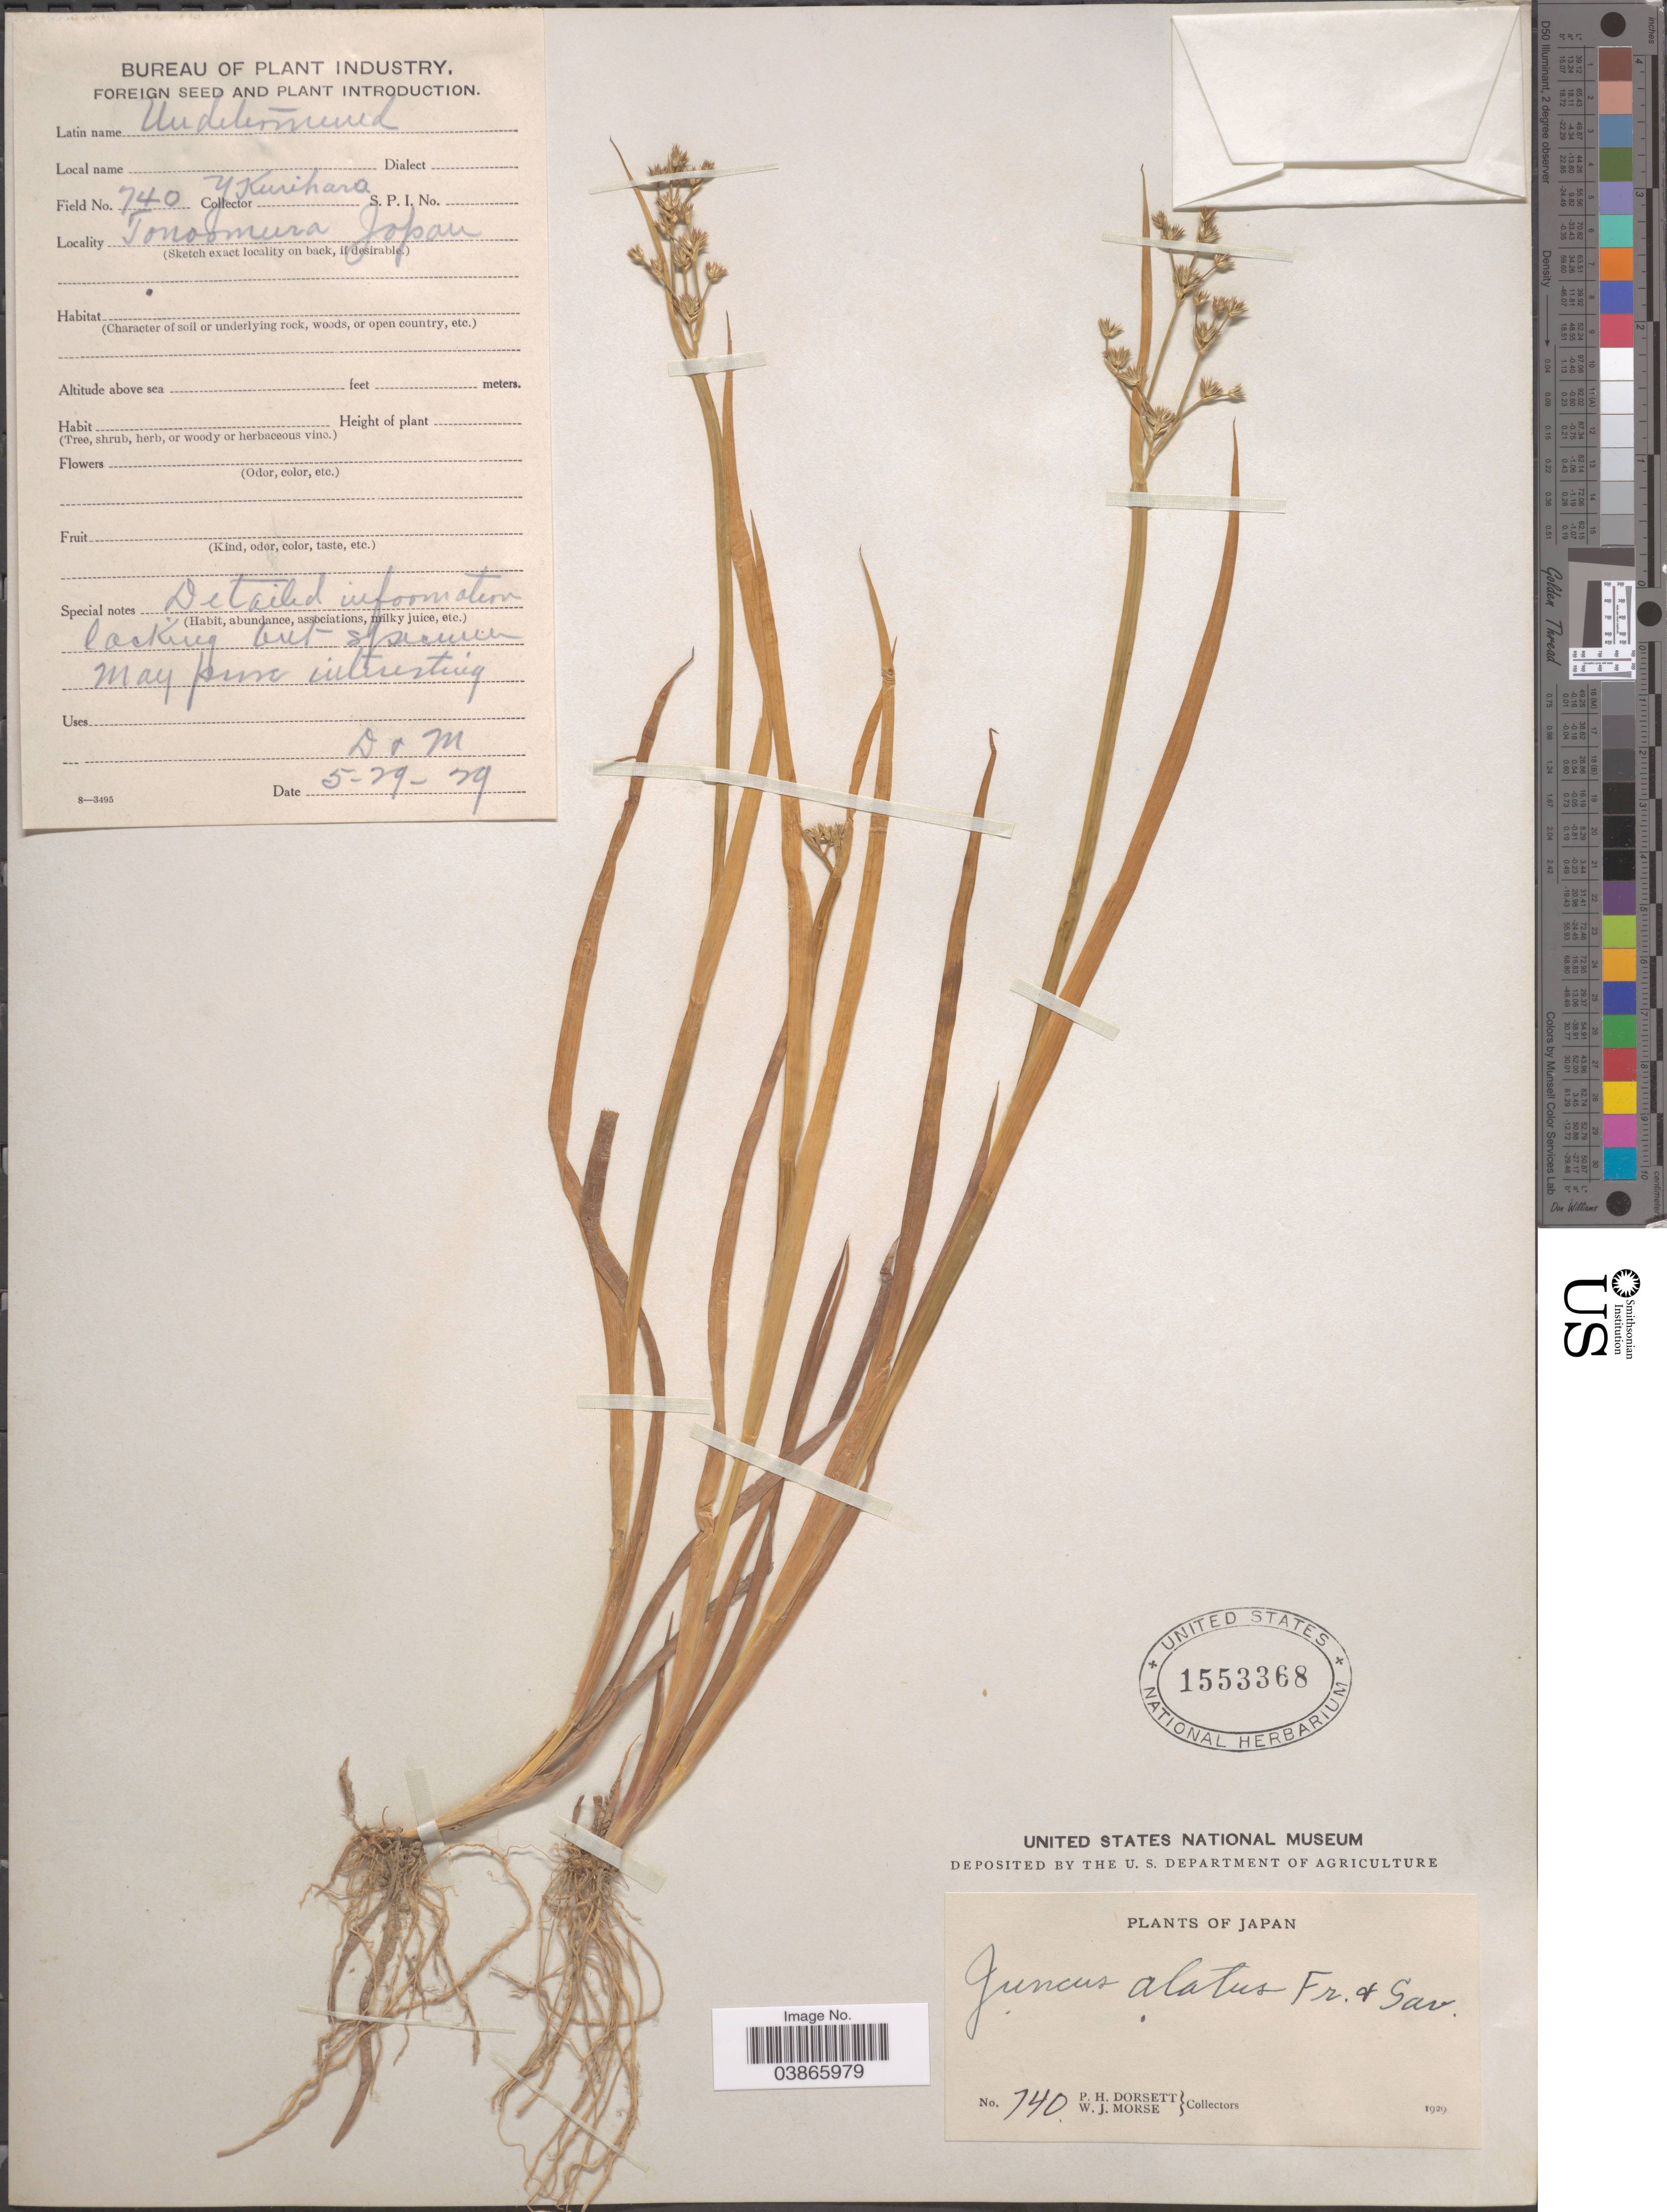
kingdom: Plantae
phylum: Tracheophyta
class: Liliopsida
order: Poales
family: Juncaceae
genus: Juncus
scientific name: Juncus alatus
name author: Franch. & Sav.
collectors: P. H. Dorsett, W. J. Morse & Y. Kurihara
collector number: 740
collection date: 1929-05-29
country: Japan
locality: Tonoomura.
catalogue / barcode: US 1553368